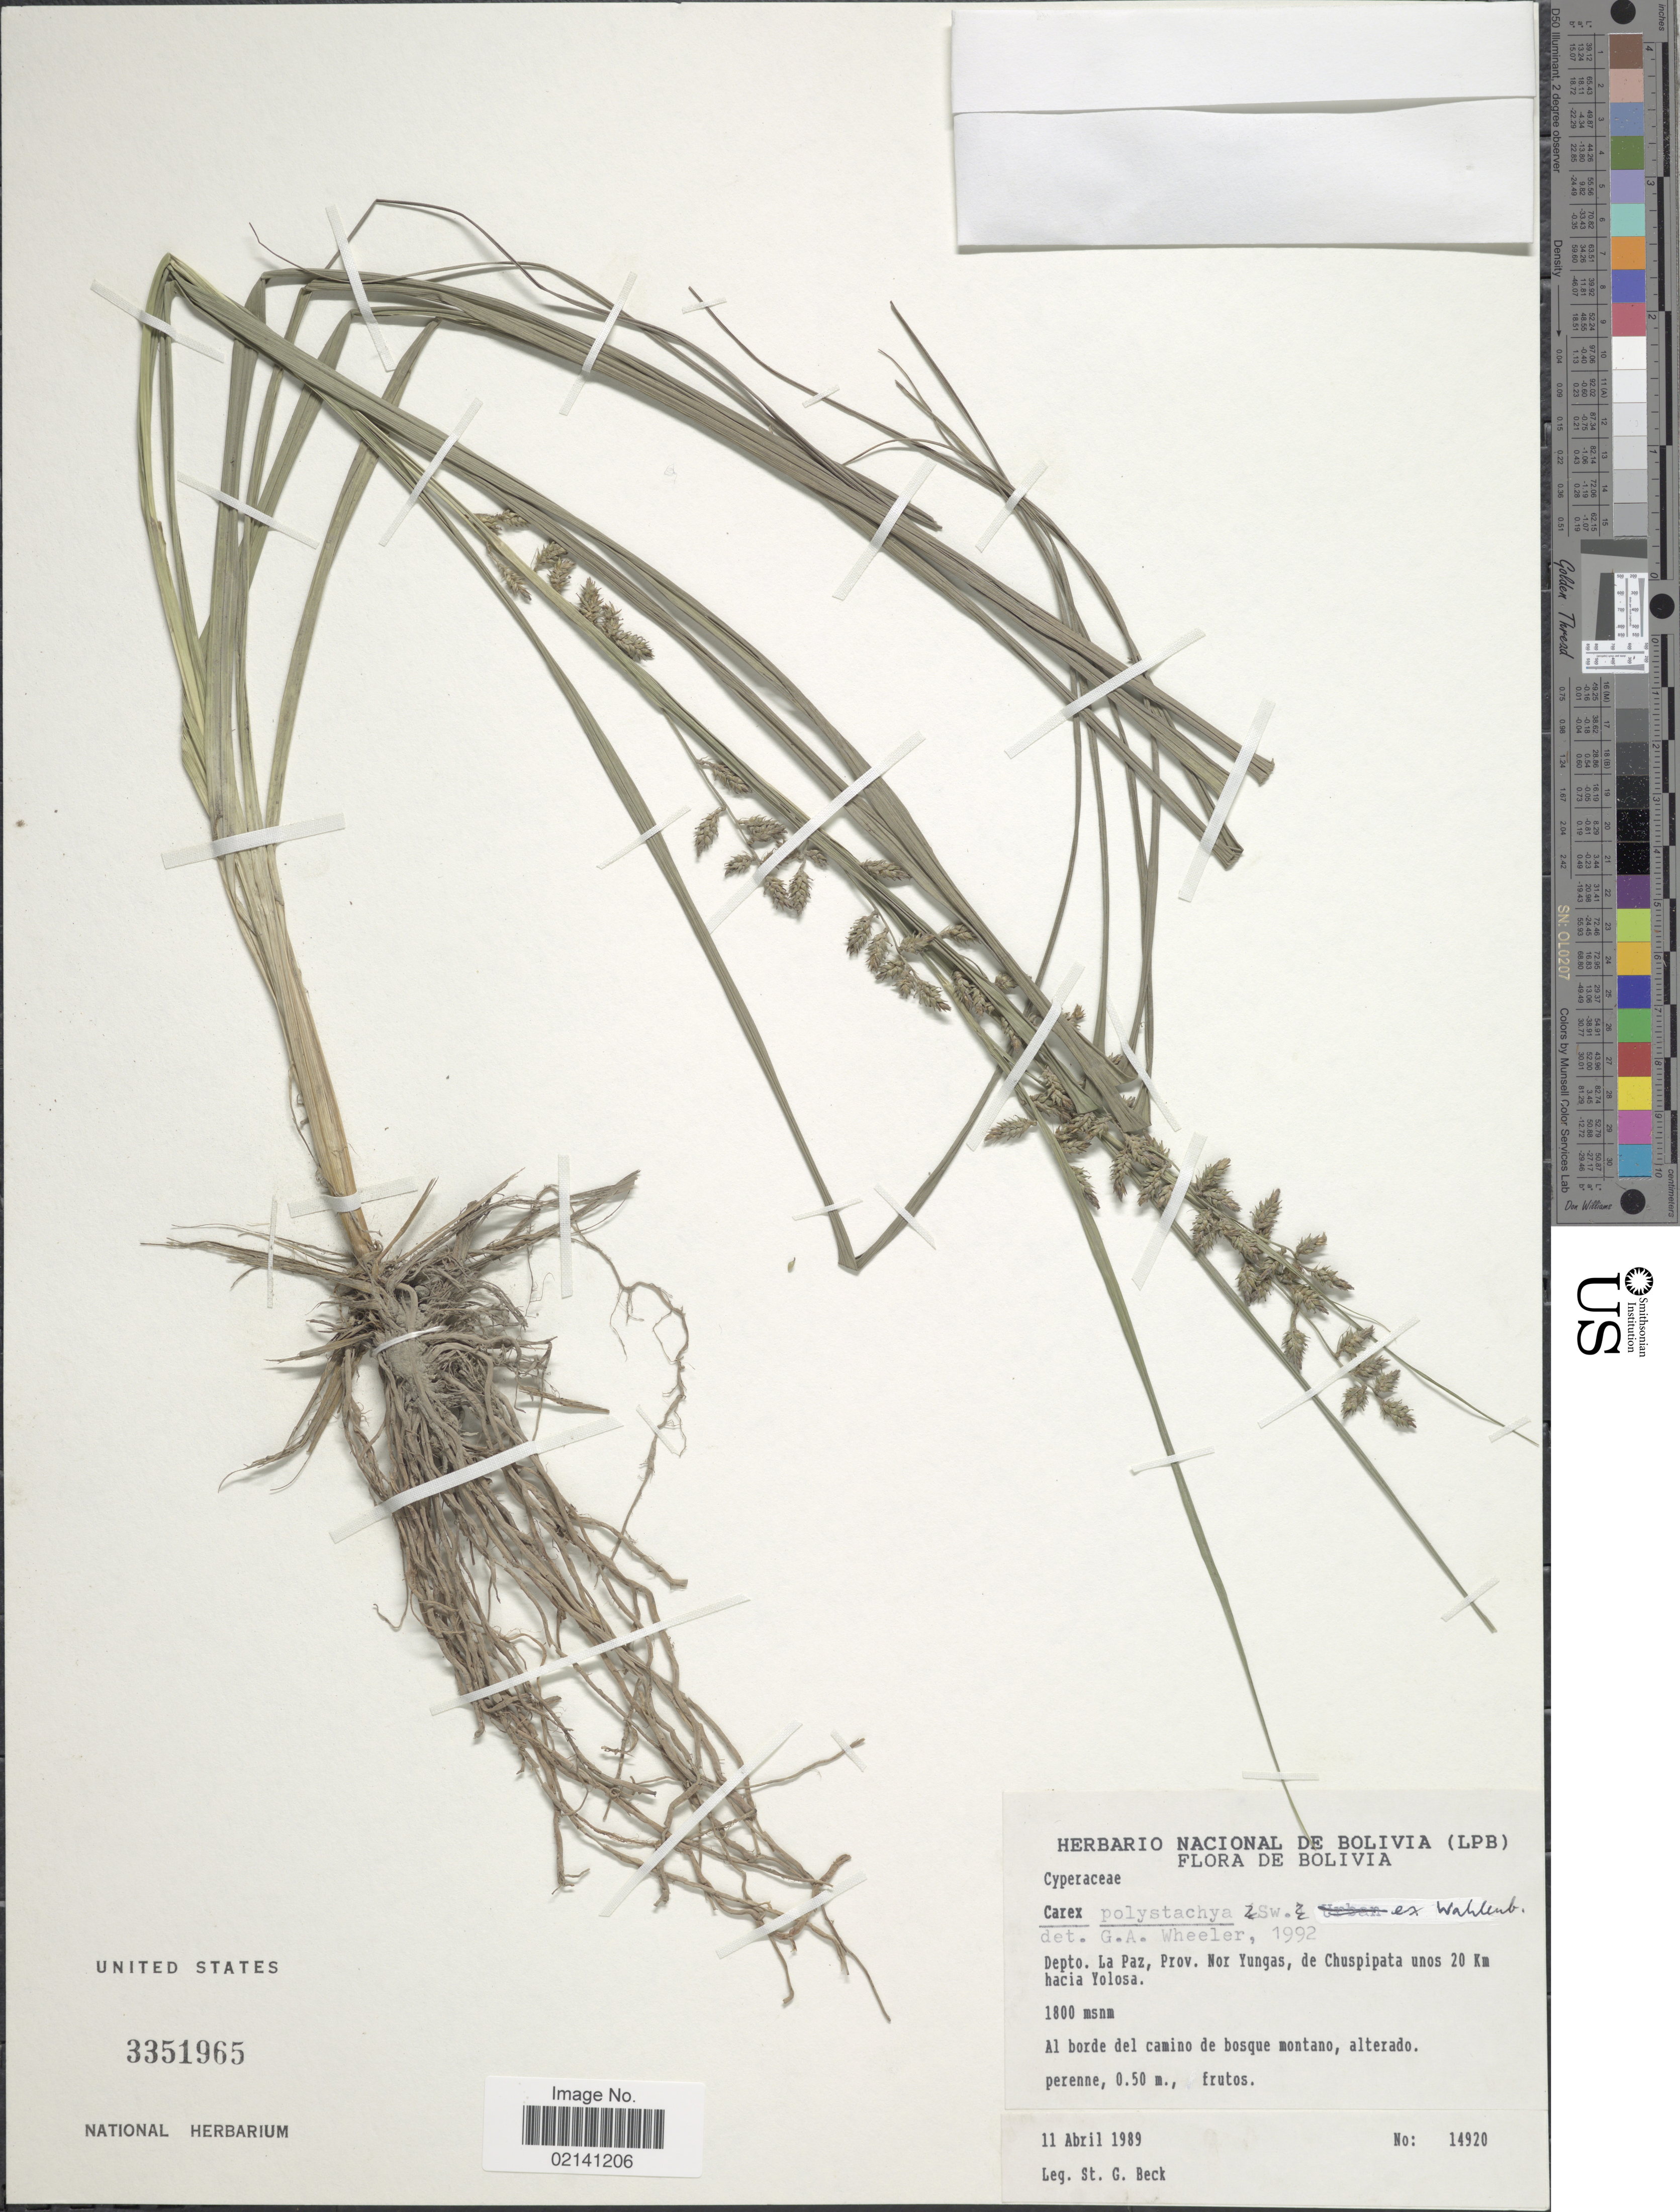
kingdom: Plantae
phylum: Tracheophyta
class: Liliopsida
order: Poales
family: Cyperaceae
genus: Carex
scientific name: Carex polystachya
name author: Sw. ex Wahlenb.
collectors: S. G. Beck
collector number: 14920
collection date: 1989-04-11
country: Bolivia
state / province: La Paz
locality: Prov. Nor Yungas, de Chusipata unos 20 Km hacia Yolosa, al borde del camino de bosque montano, alterado.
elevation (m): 1800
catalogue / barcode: US 3351965